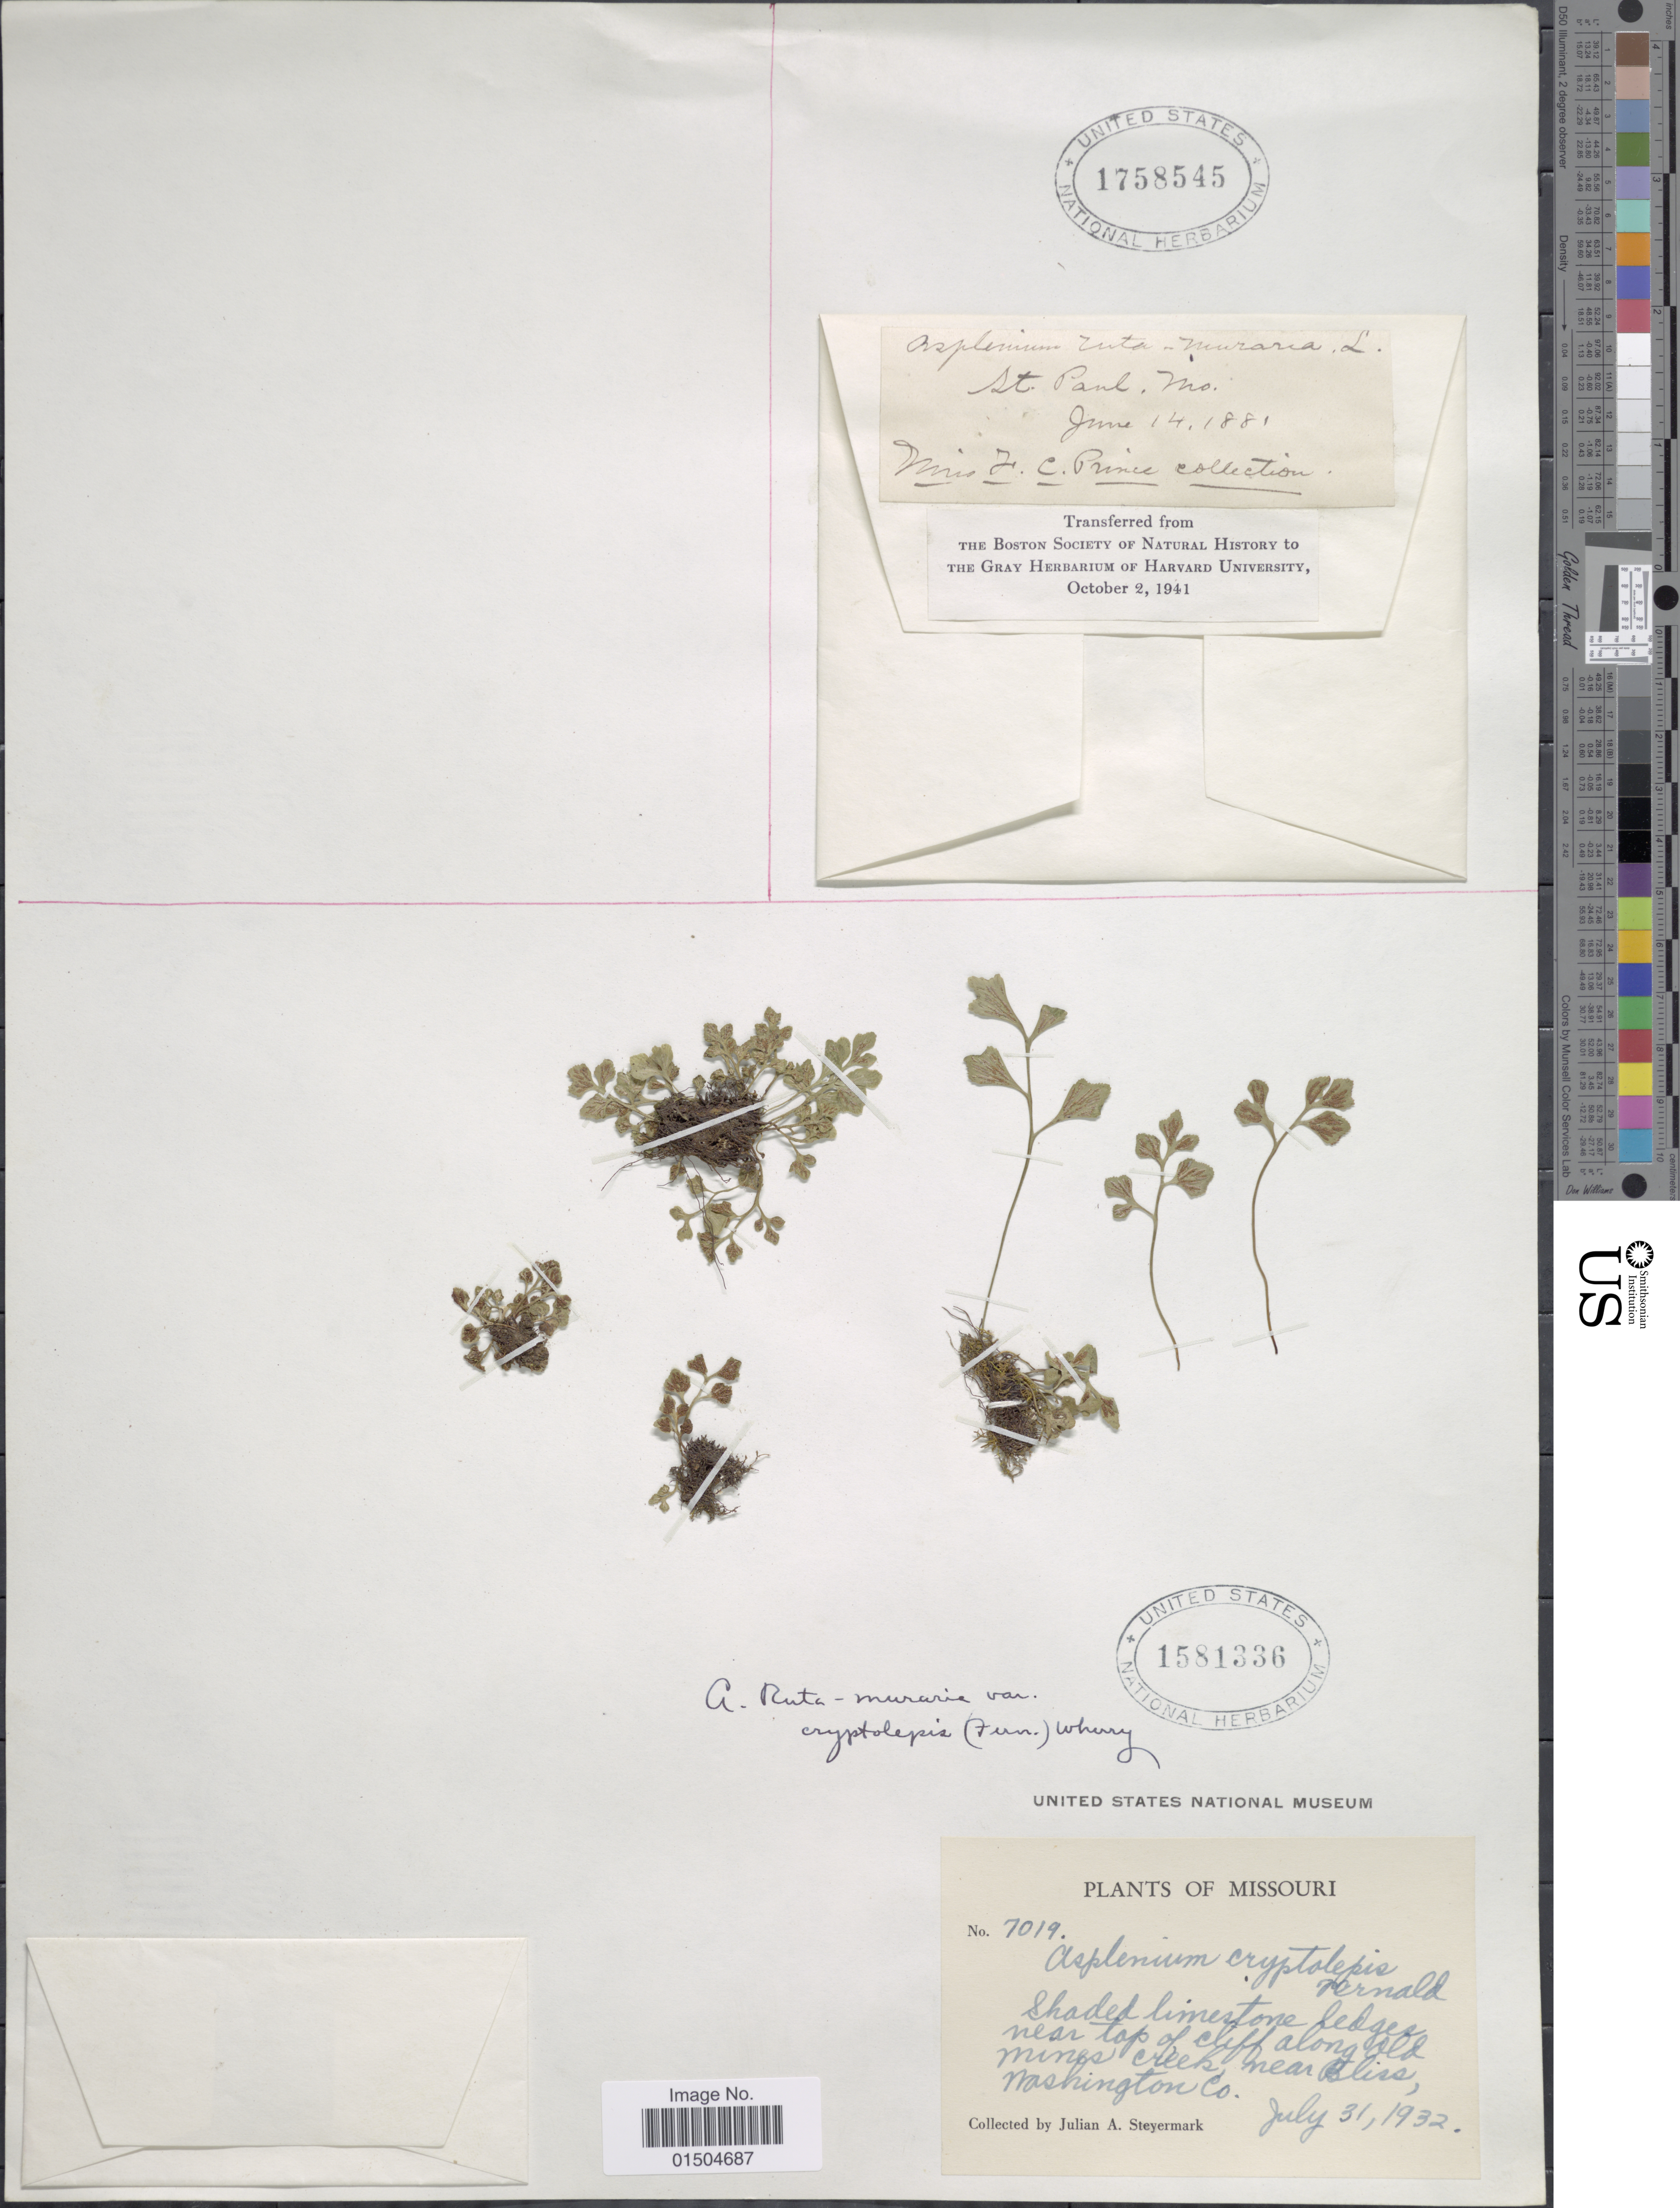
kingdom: Plantae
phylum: Tracheophyta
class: Polypodiopsida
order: Polypodiales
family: Aspleniaceae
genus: Asplenium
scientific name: Asplenium ruta-muraria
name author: L.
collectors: J. Prince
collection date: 1881-06-14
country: United States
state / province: Missouri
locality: St. Paul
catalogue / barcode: US 1758545